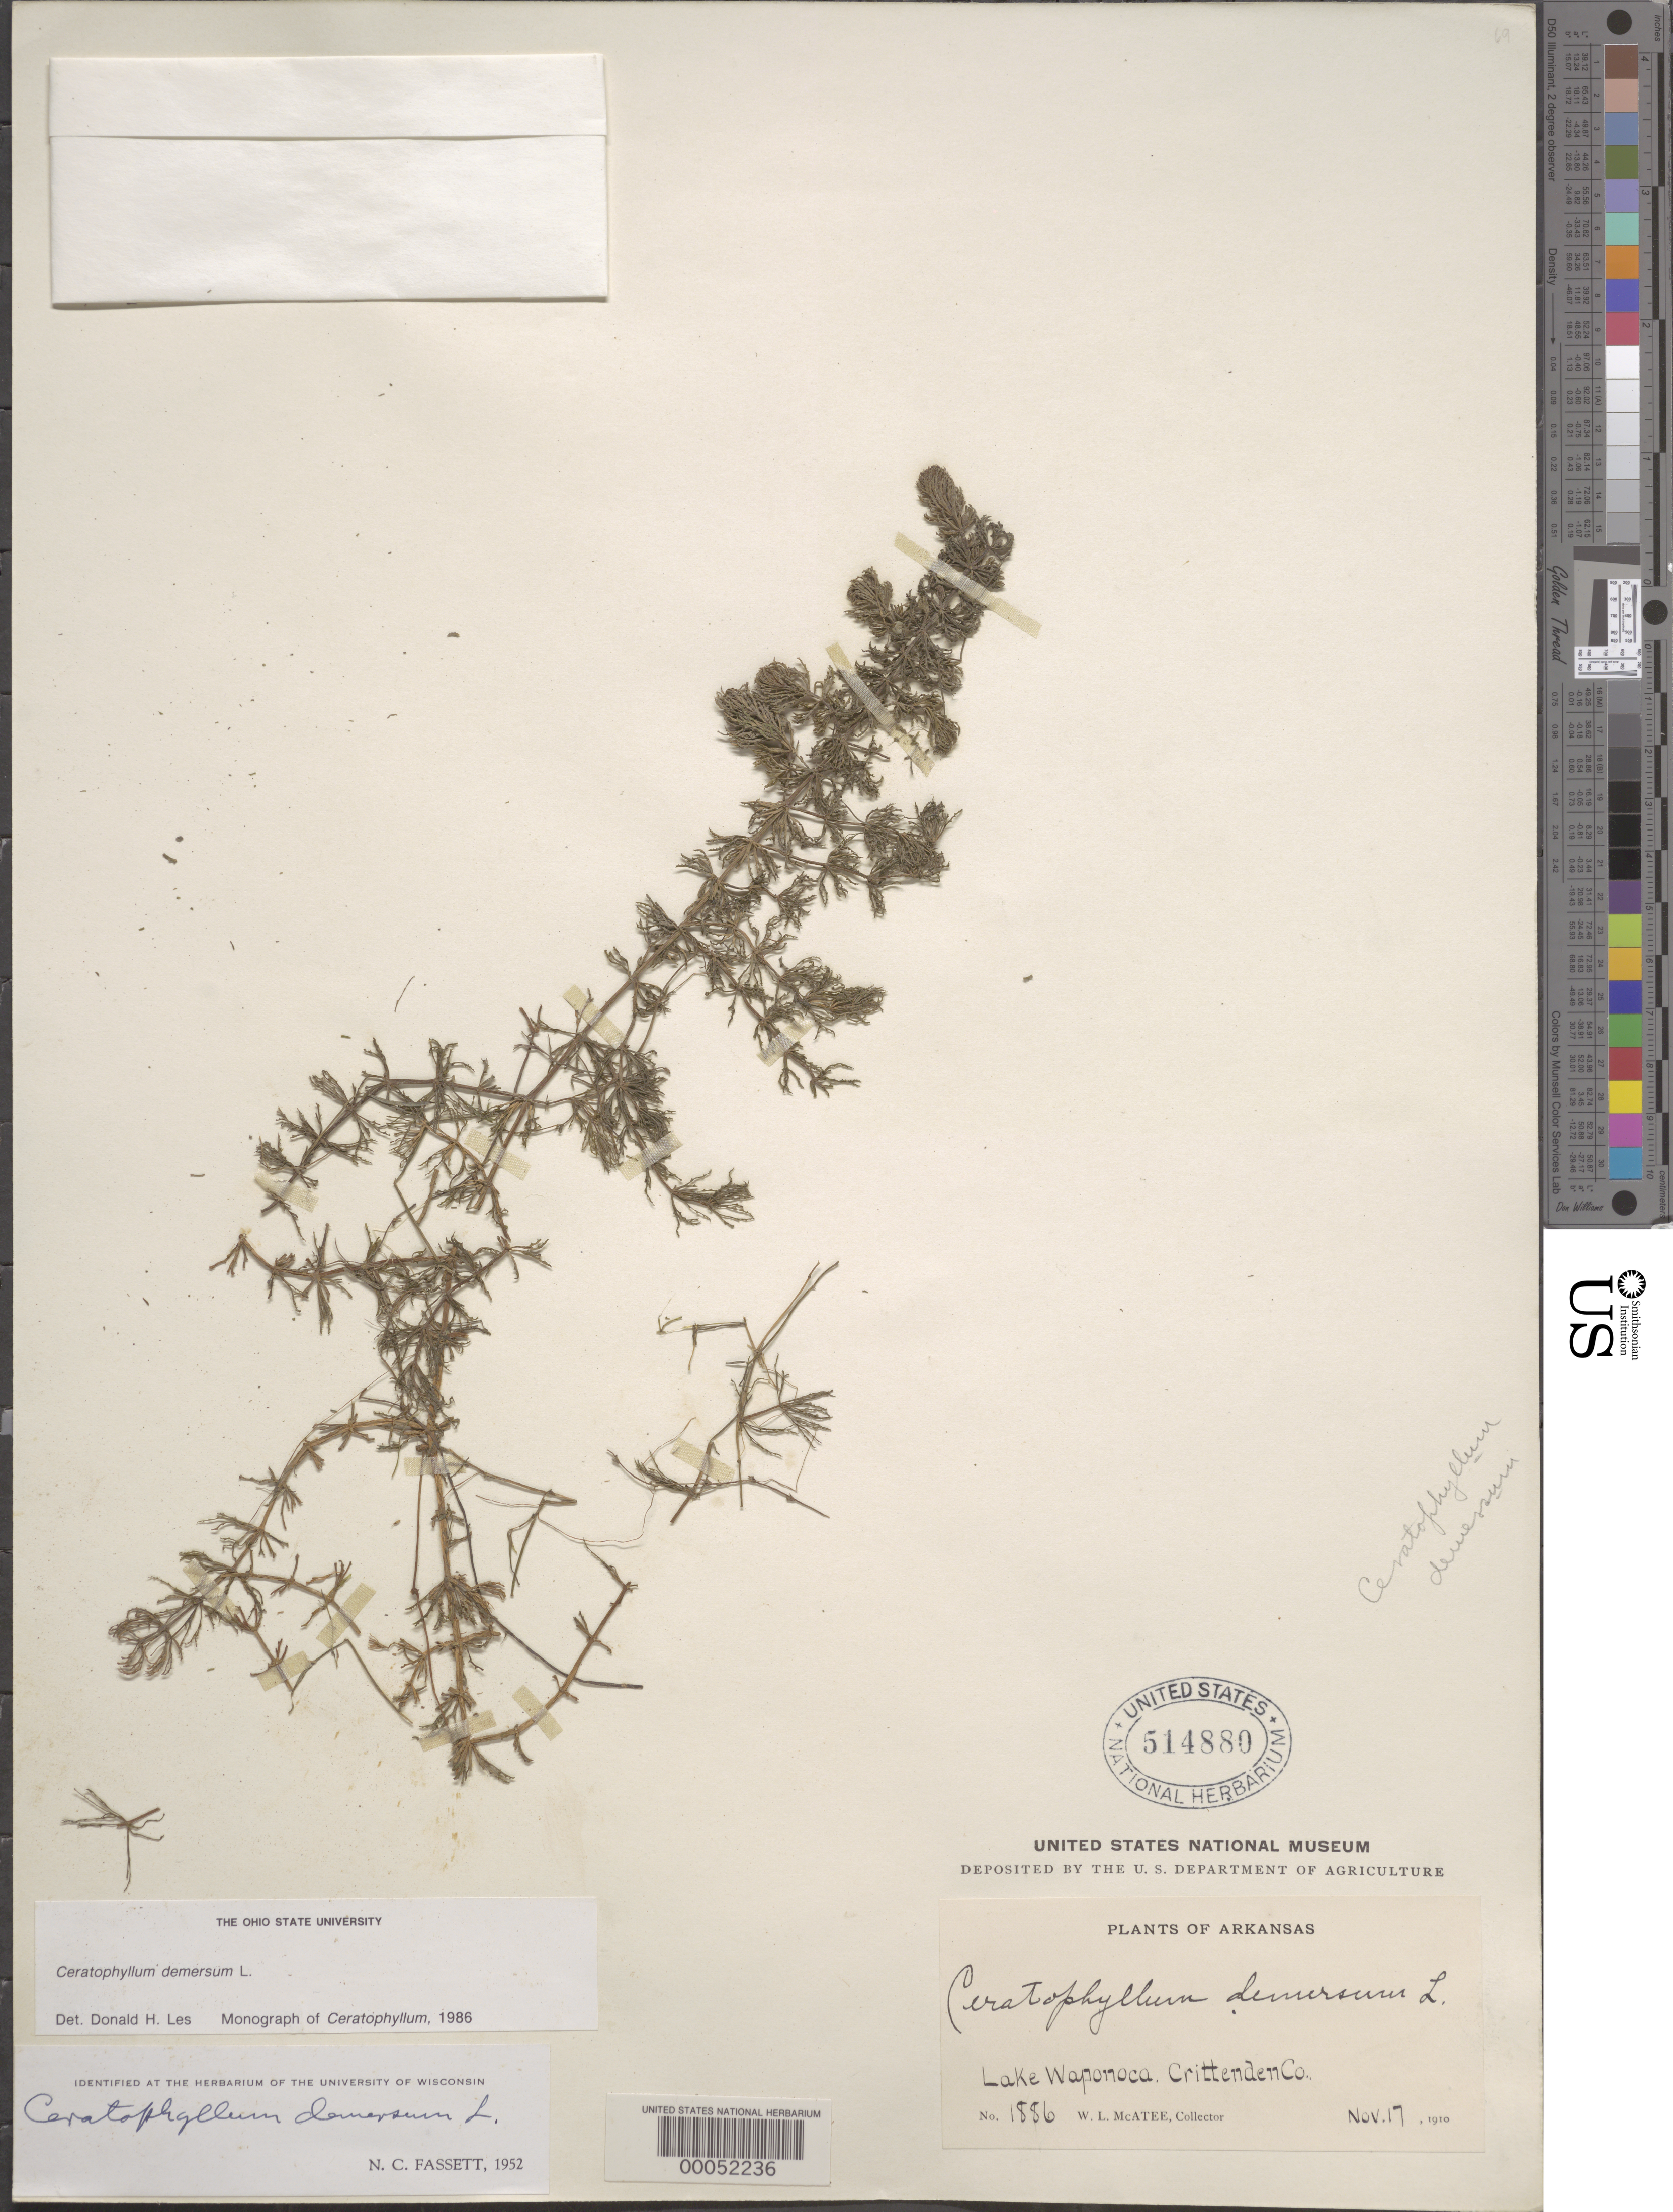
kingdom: Plantae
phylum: Tracheophyta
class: Magnoliopsida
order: Ceratophyllales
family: Ceratophyllaceae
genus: Ceratophyllum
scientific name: Ceratophyllum demersum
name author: L.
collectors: W. McAtee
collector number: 1886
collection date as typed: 17 Nov 1910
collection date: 1910-11-17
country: United States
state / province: Arkansas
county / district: Crittenden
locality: Lake waponoca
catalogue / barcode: US 514880